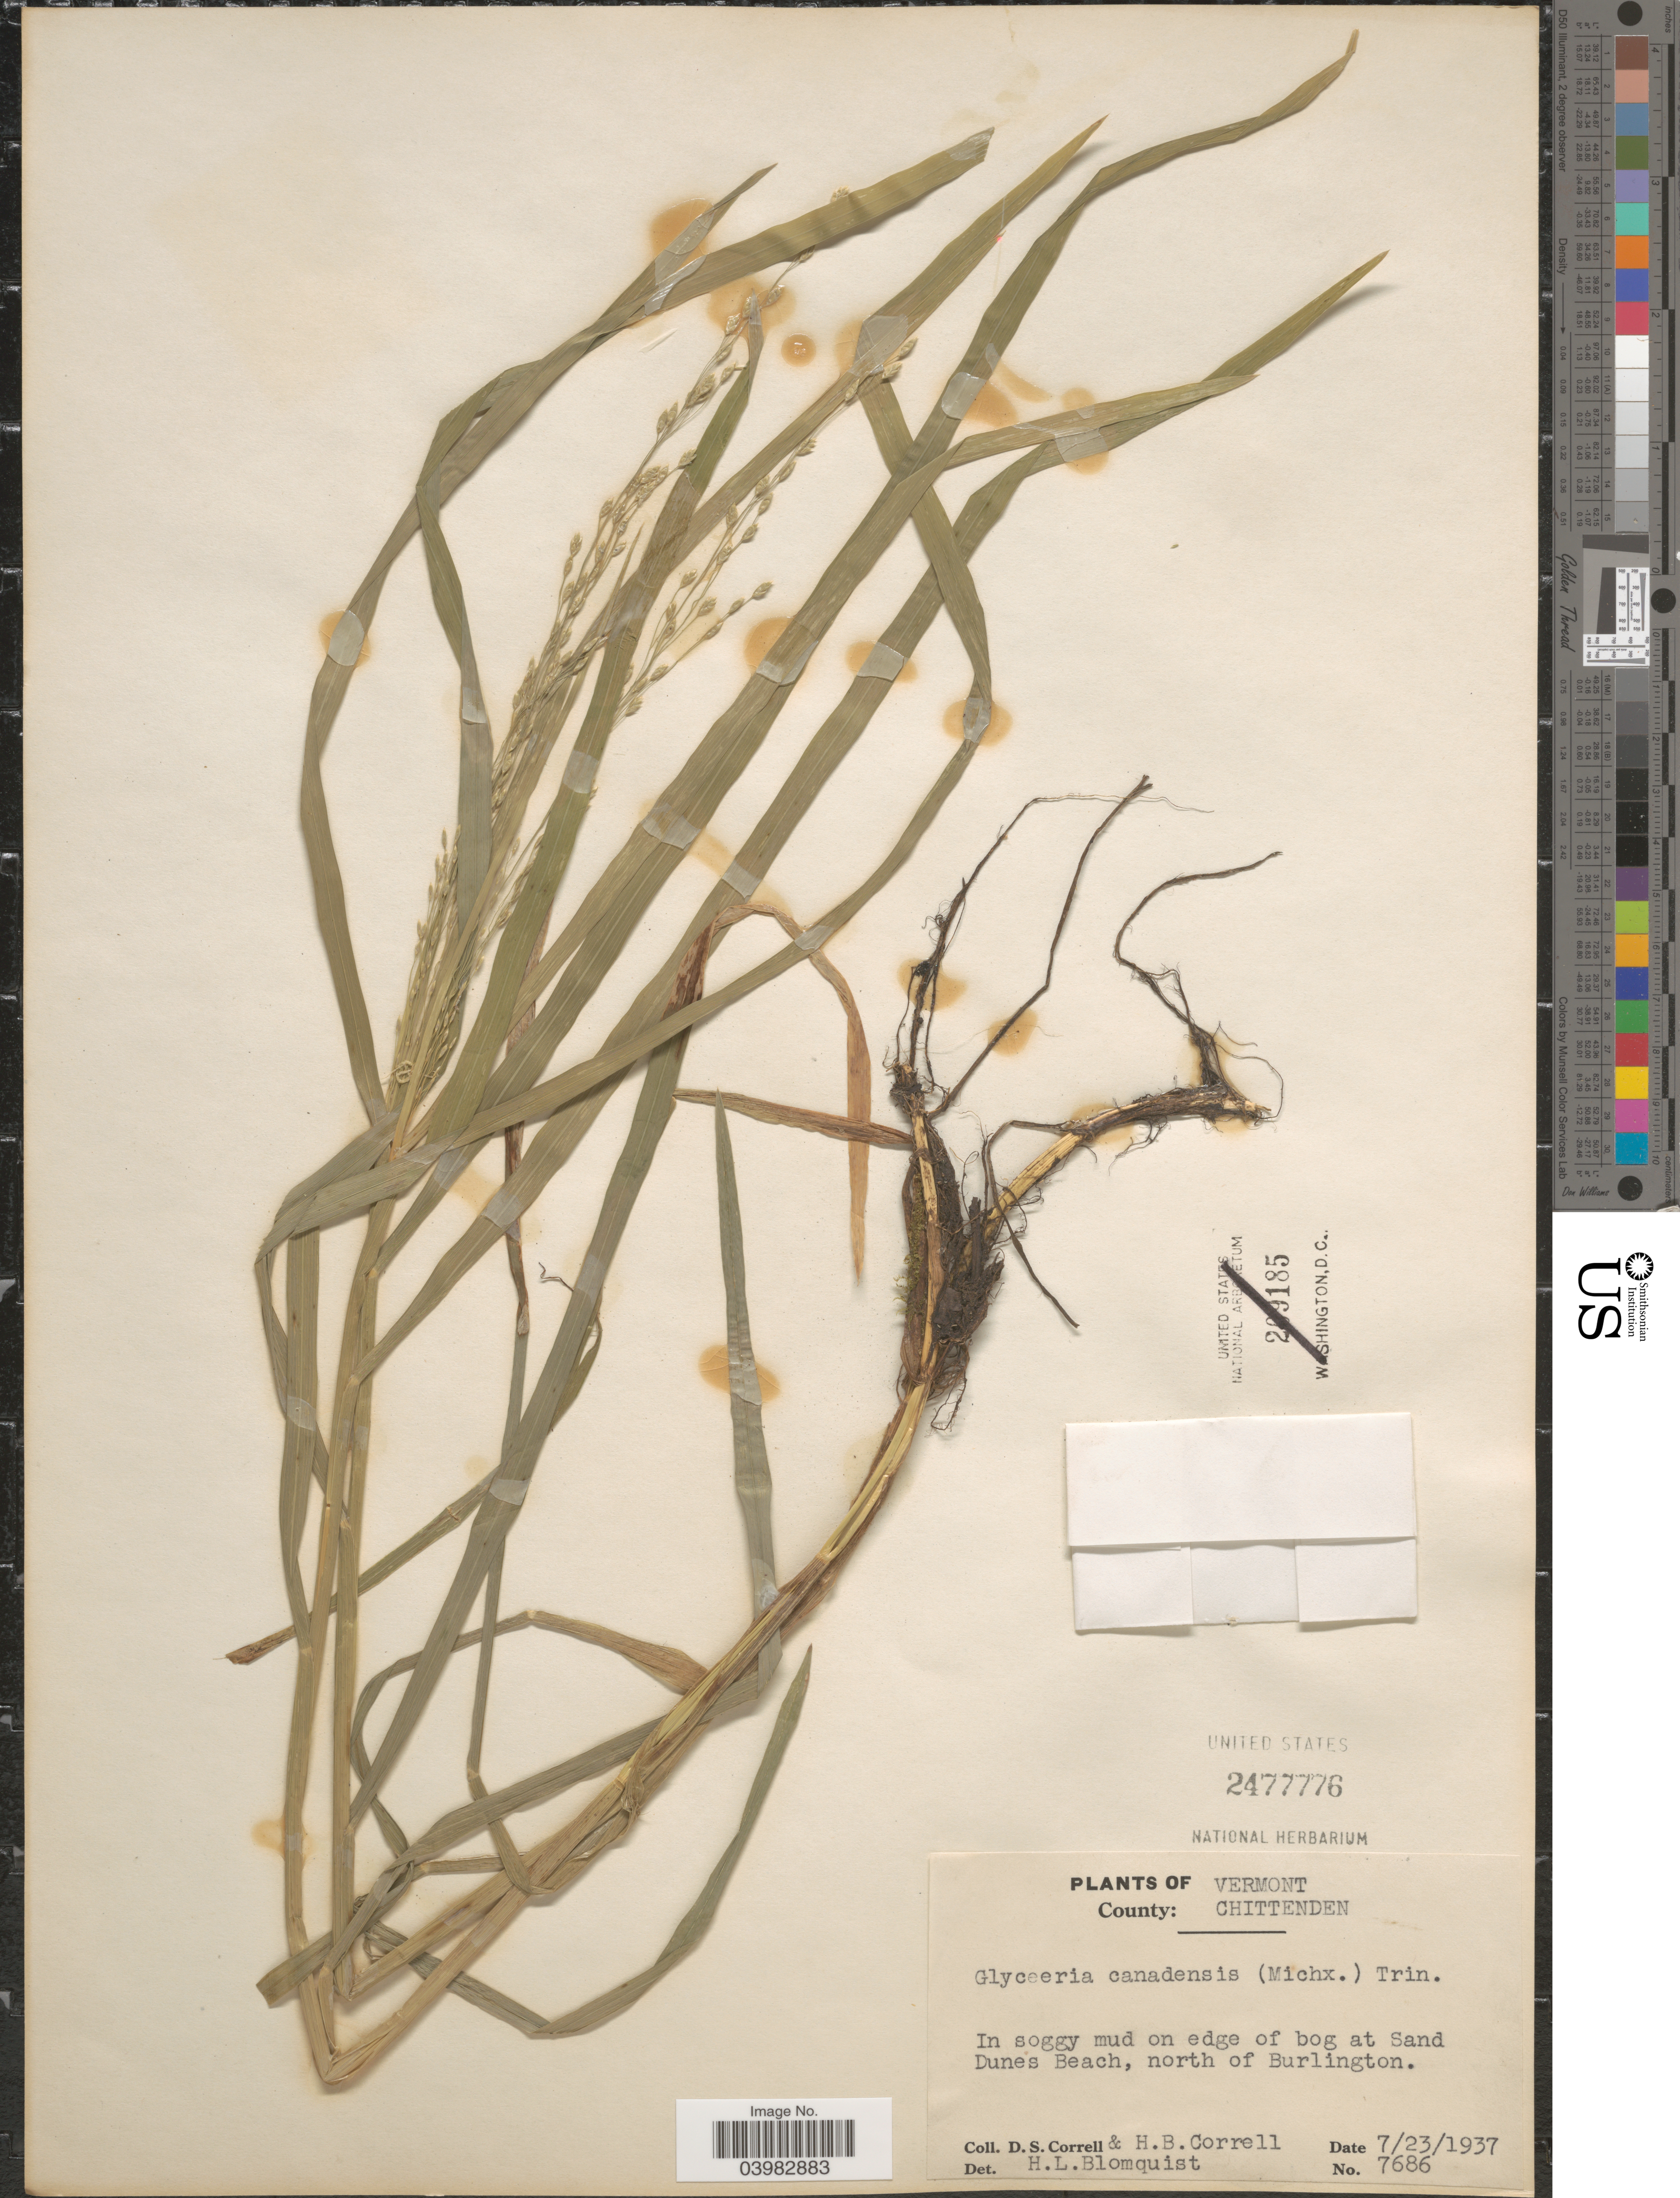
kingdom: Plantae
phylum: Tracheophyta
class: Liliopsida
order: Poales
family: Poaceae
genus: Glyceria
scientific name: Glyceria canadensis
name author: (Michx.) Trin.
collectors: D. S. Correll & H. Correll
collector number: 7686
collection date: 1937-07-23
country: United States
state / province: Vermont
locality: County: Chittenden. On edge of bog at Sand Dunes Beach, north of Burlington.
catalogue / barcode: US 2477776